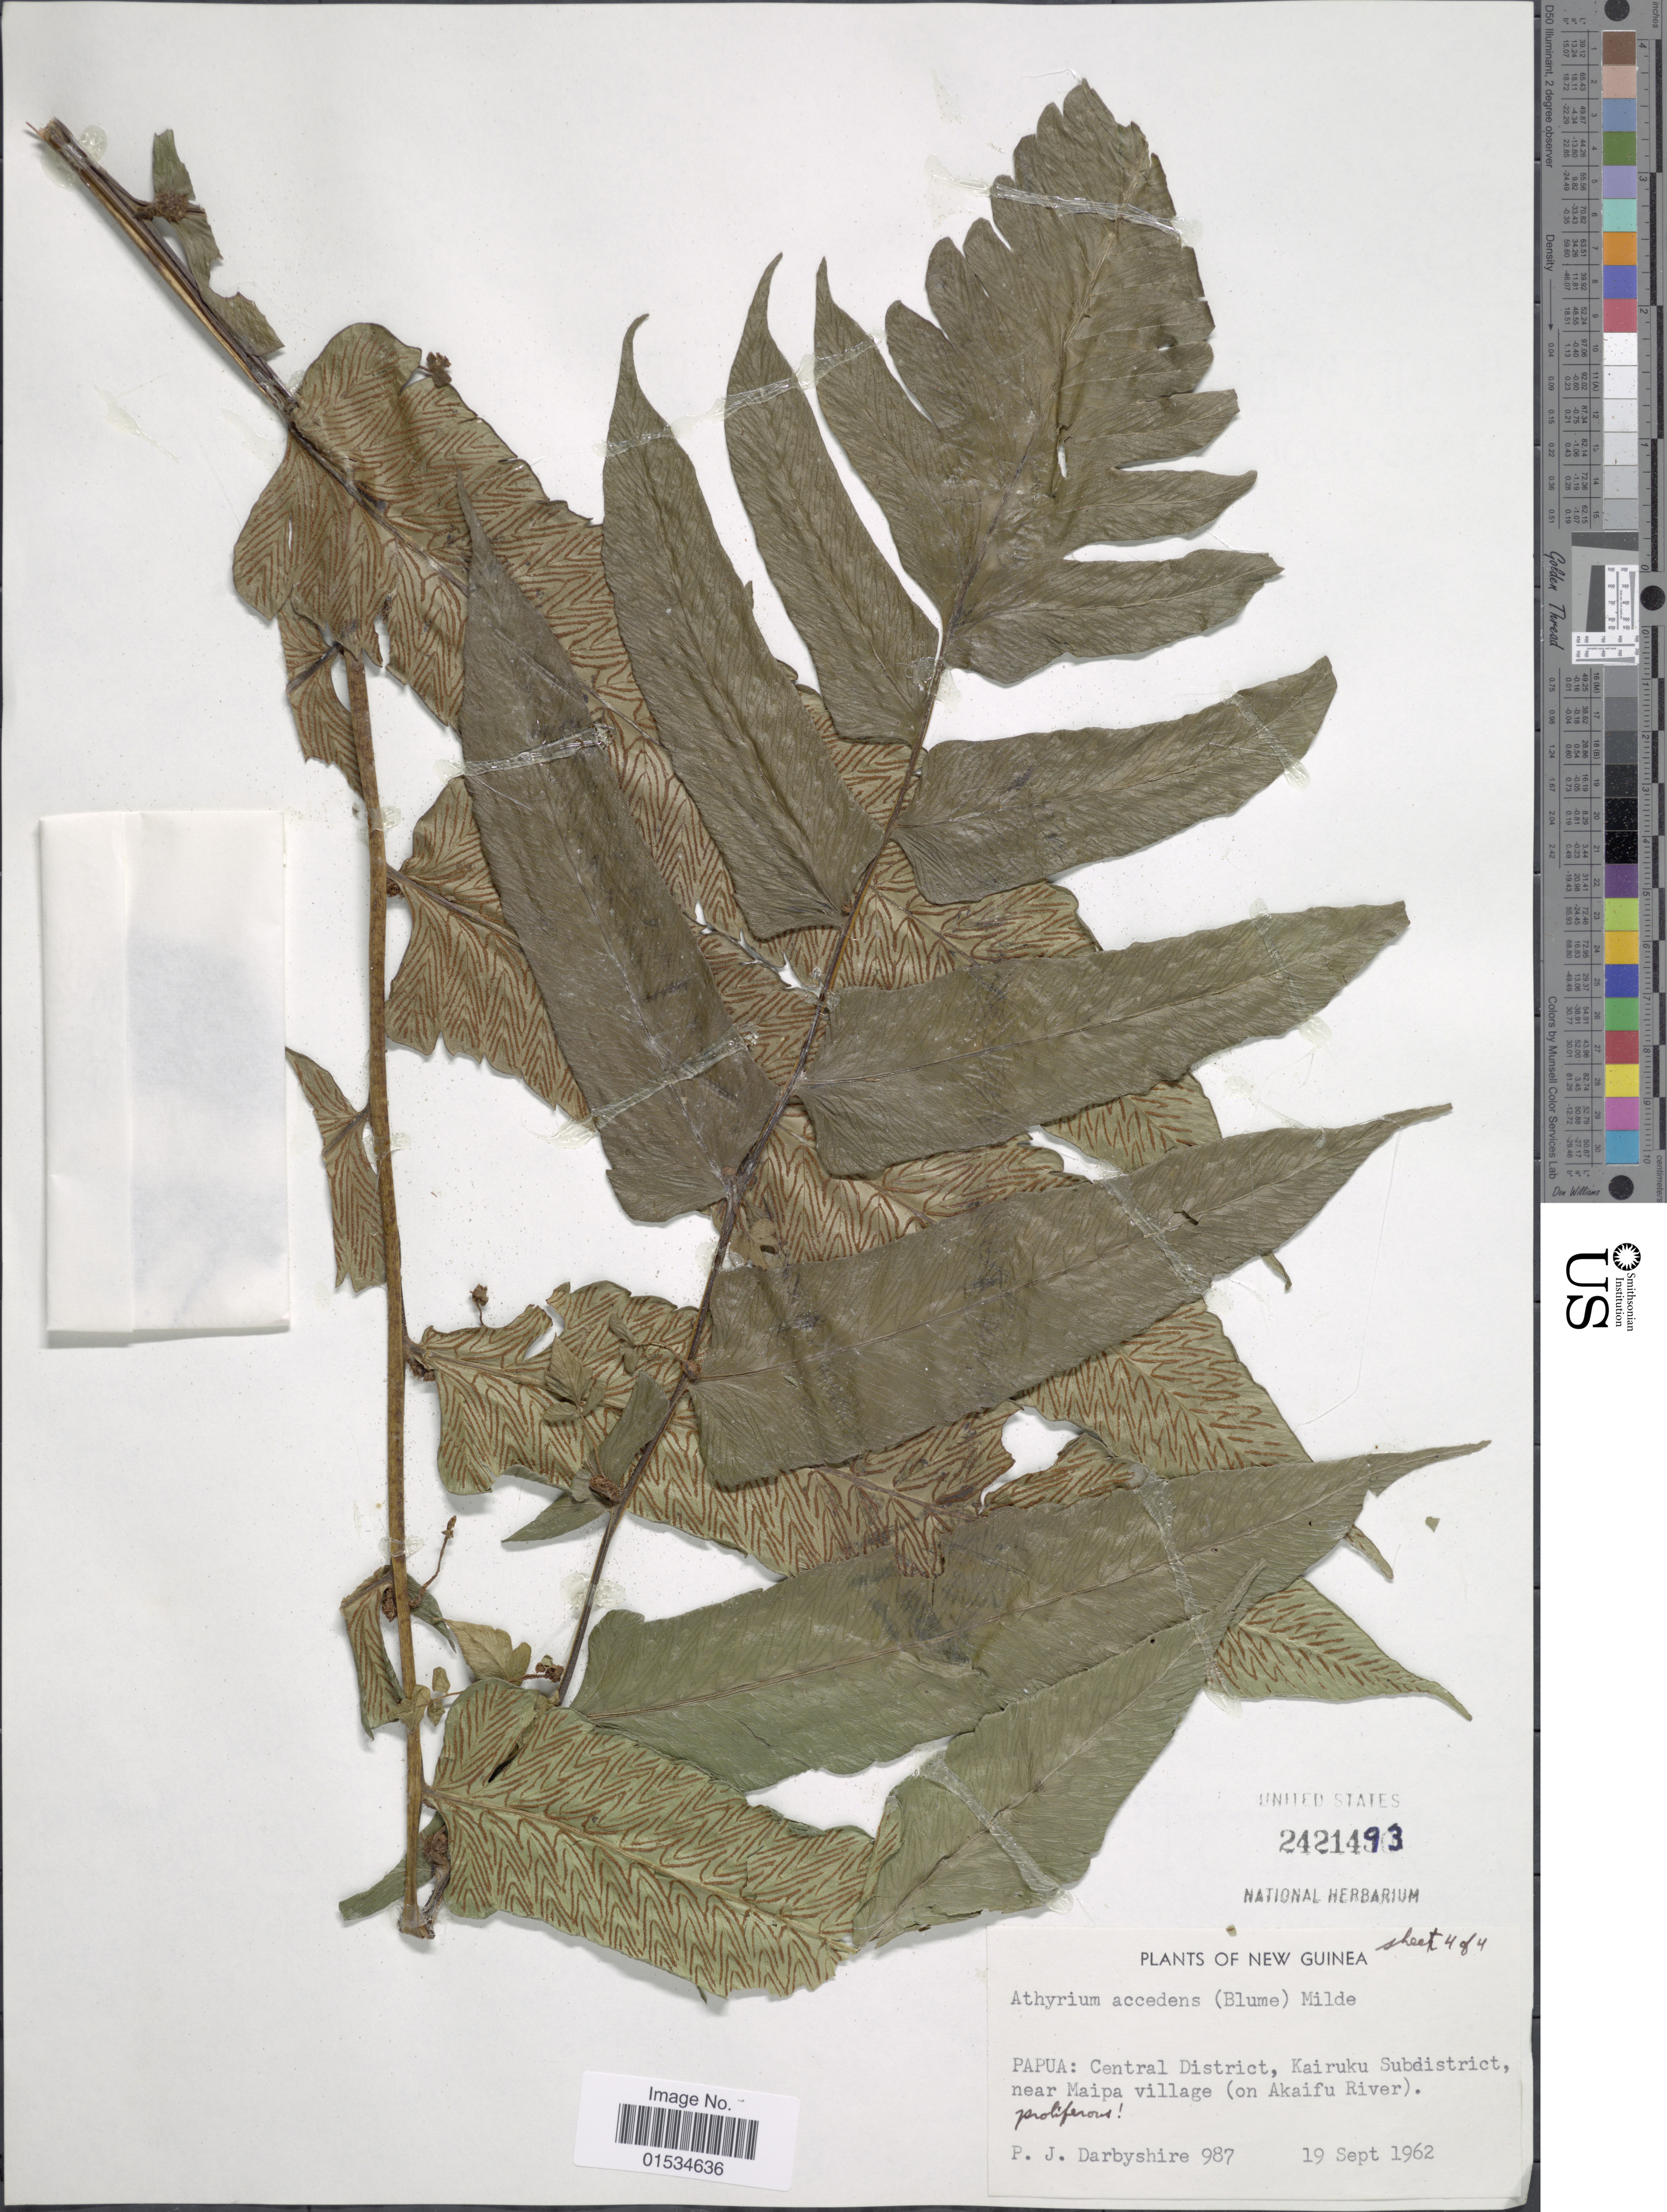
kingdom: Plantae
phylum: Tracheophyta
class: Polypodiopsida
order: Polypodiales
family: Athyriaceae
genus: Diplazium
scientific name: Diplazium accendens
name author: Blume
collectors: P. Darbyshire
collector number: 987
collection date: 1962-09-19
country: Papua New Guinea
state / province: Central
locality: Kairuku Subdistrict, near Maipa village (on Akaifu River), New Guinea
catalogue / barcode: US 2421493